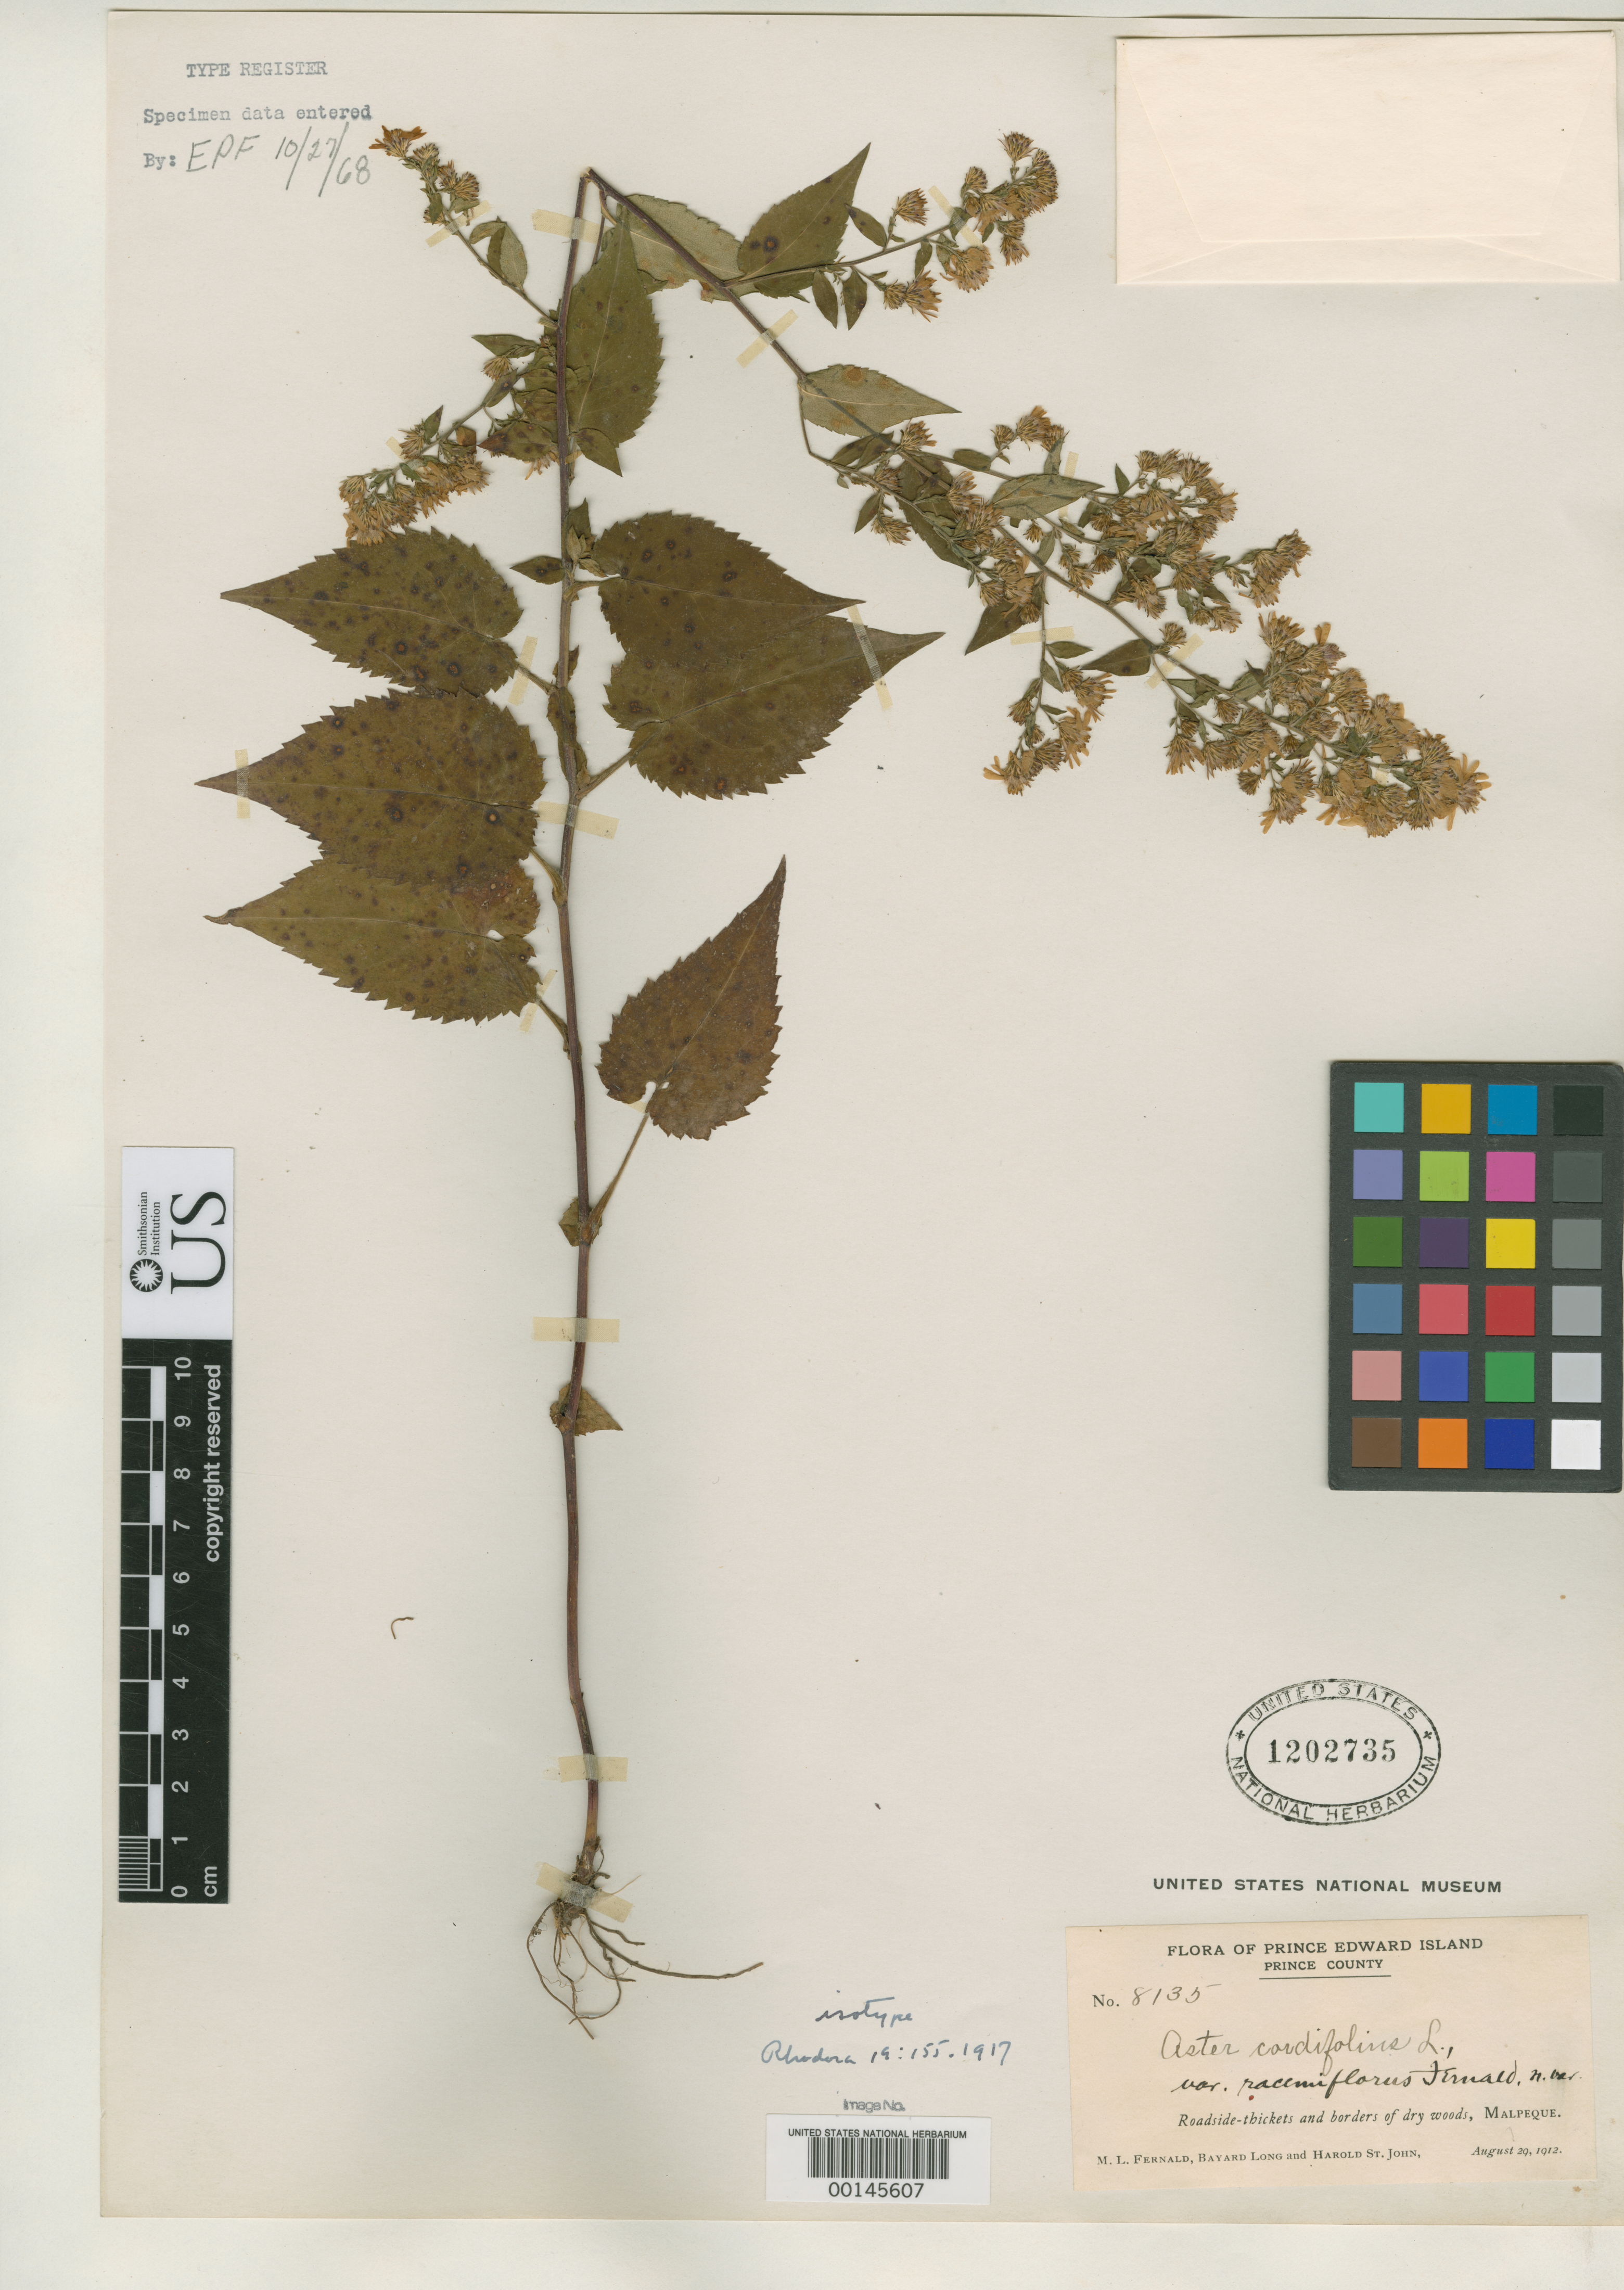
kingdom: Plantae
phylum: Tracheophyta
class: Magnoliopsida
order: Asterales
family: Asteraceae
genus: Aster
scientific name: Aster cordifolius var. racemiflorus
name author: Fernald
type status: Isotype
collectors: M. L. Fernald & B. H. Long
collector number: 8135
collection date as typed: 29 Aug 1912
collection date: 1912-08-29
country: Canada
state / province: Prince Edward Island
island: Prince Edward Island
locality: Malpeque.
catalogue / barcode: US 1202735